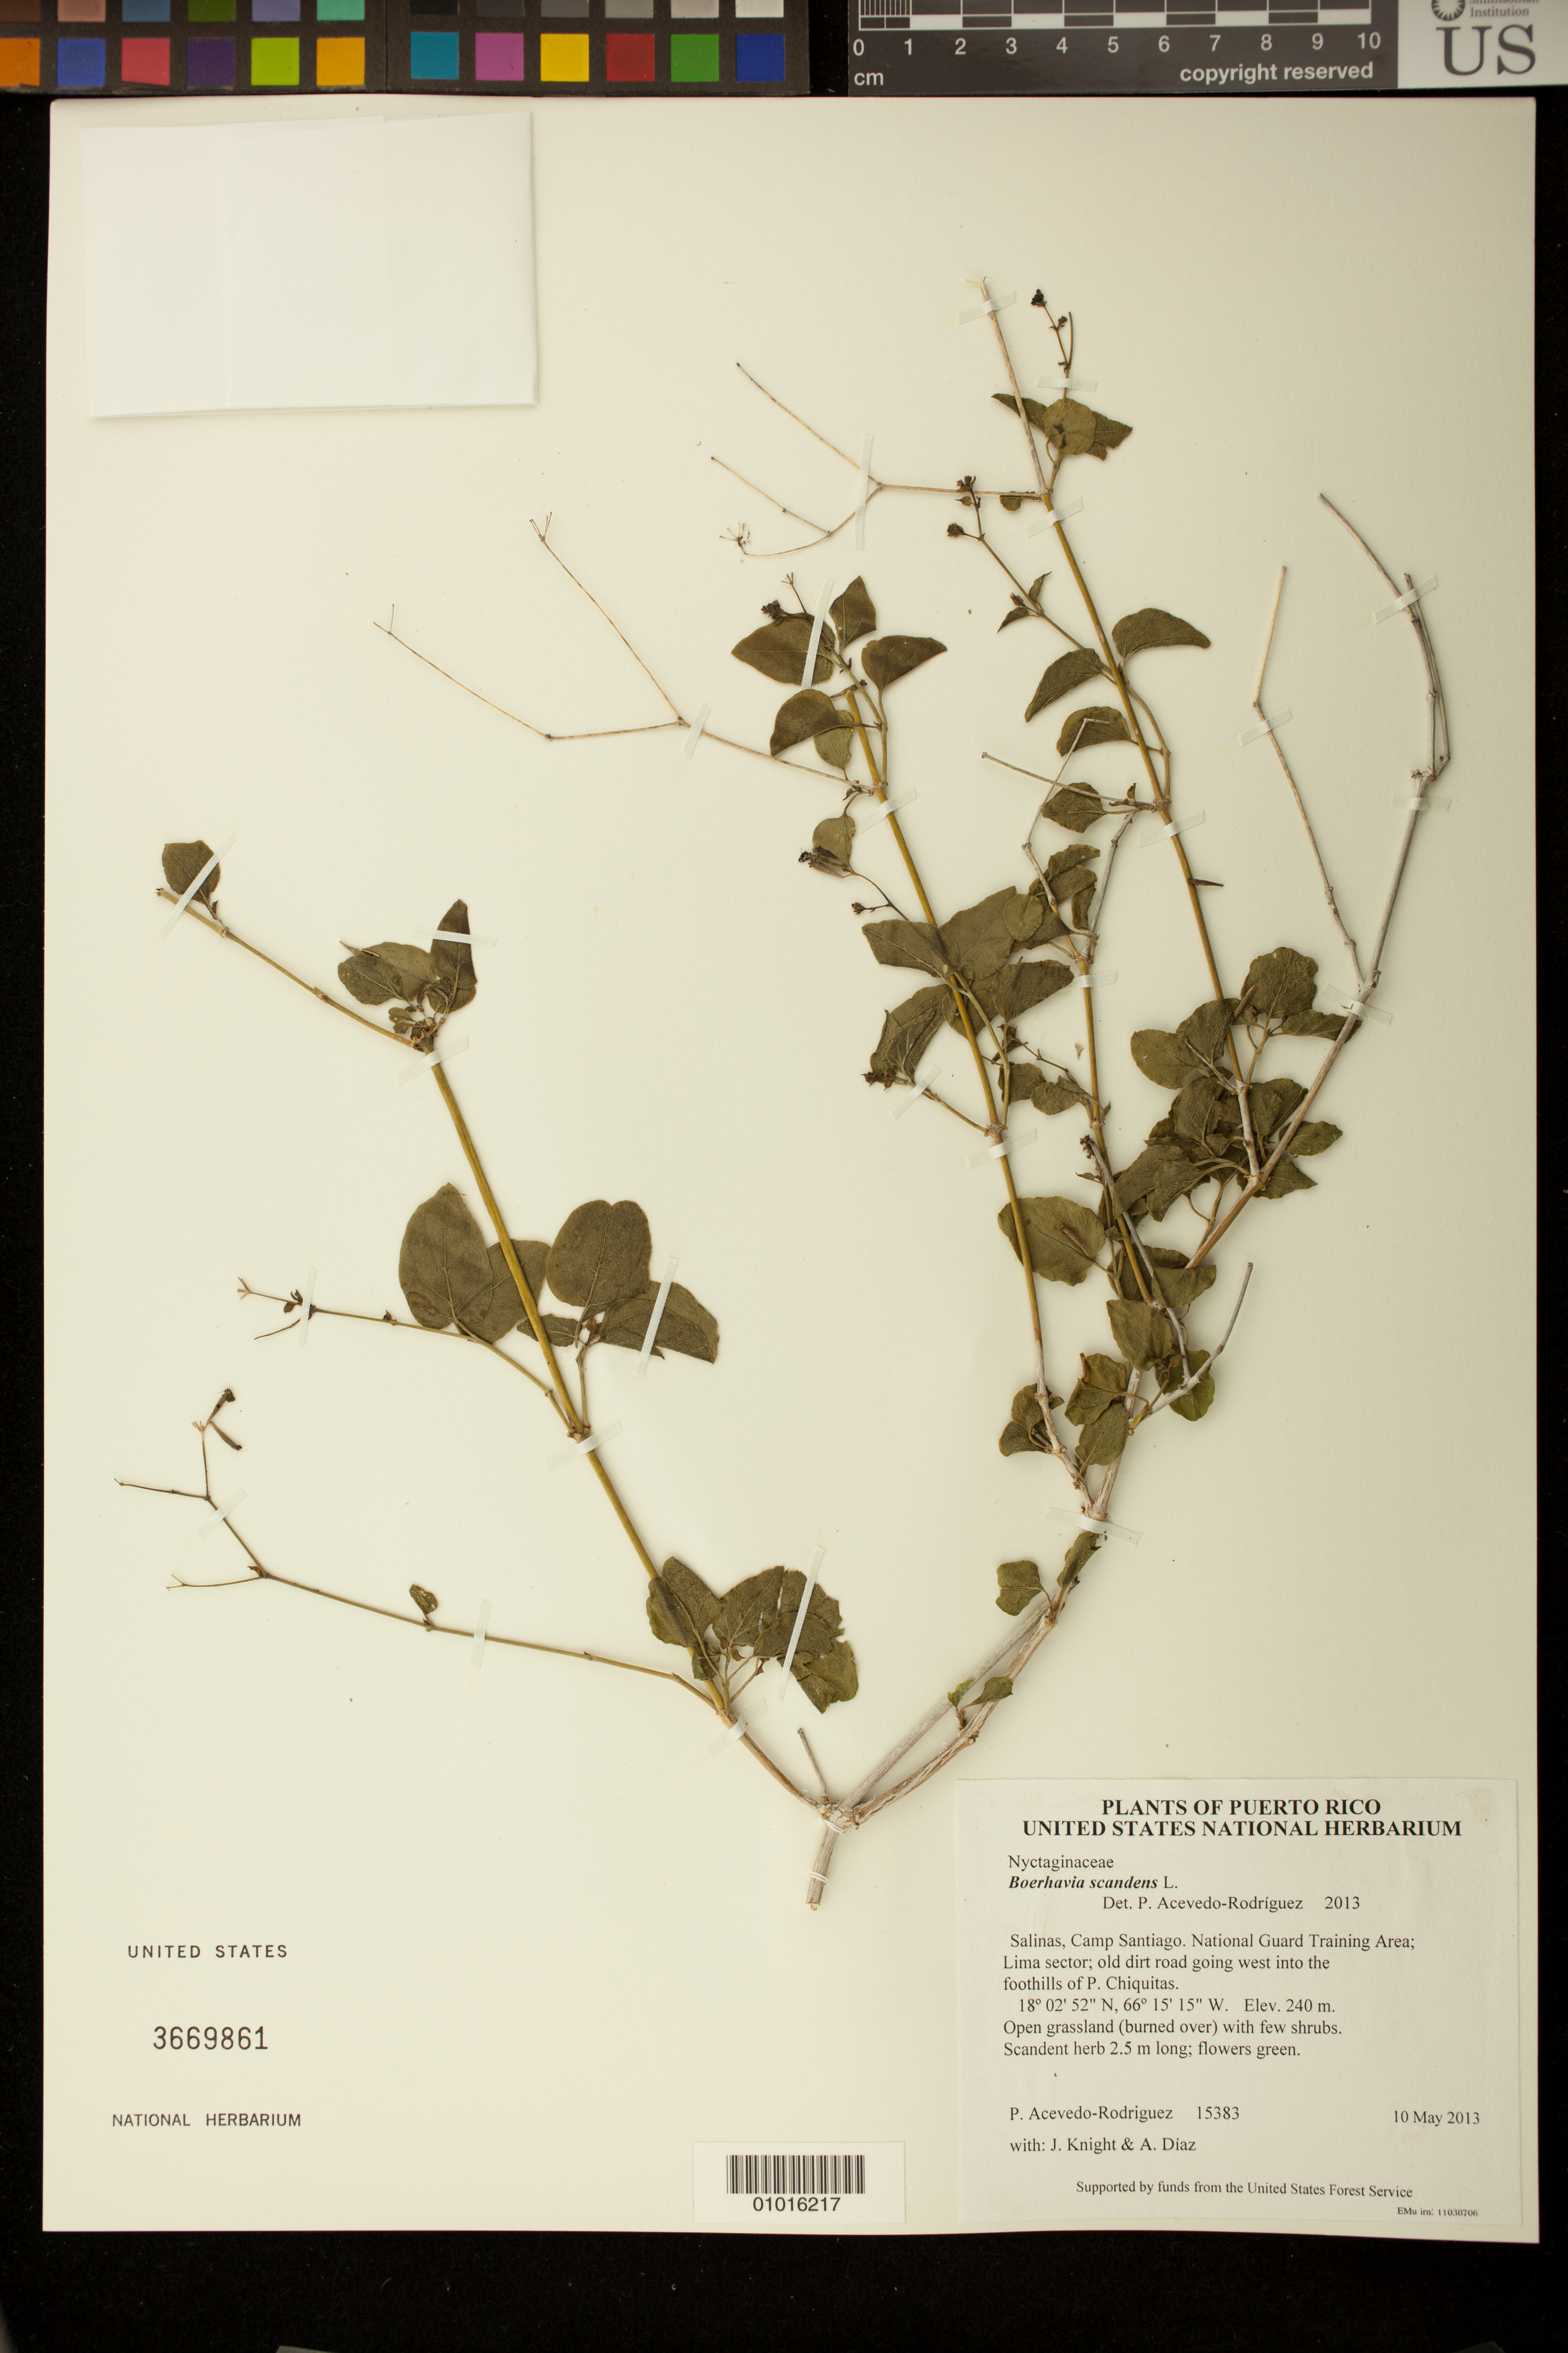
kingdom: Plantae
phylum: Tracheophyta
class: Magnoliopsida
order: Caryophyllales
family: Nyctaginaceae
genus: Boerhavia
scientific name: Boerhavia scandens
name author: L.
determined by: Acevedo-Rodríguez, P., (BOT), Smithsonian Institution - National Museum of Natural History (UNITED STATES)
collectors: P. Acevedo-Rodr., J. Knight & A. Díaz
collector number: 15383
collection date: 2013-05-10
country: Puerto Rico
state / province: Salinas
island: Puerto Rico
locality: Camp Santiago. National Guard Training Area; Lima sector; old dirt road going west into the foothills of P. Chiquitas.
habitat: Open grassland (burned over) with few shrubs.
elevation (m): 240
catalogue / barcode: US 3669861